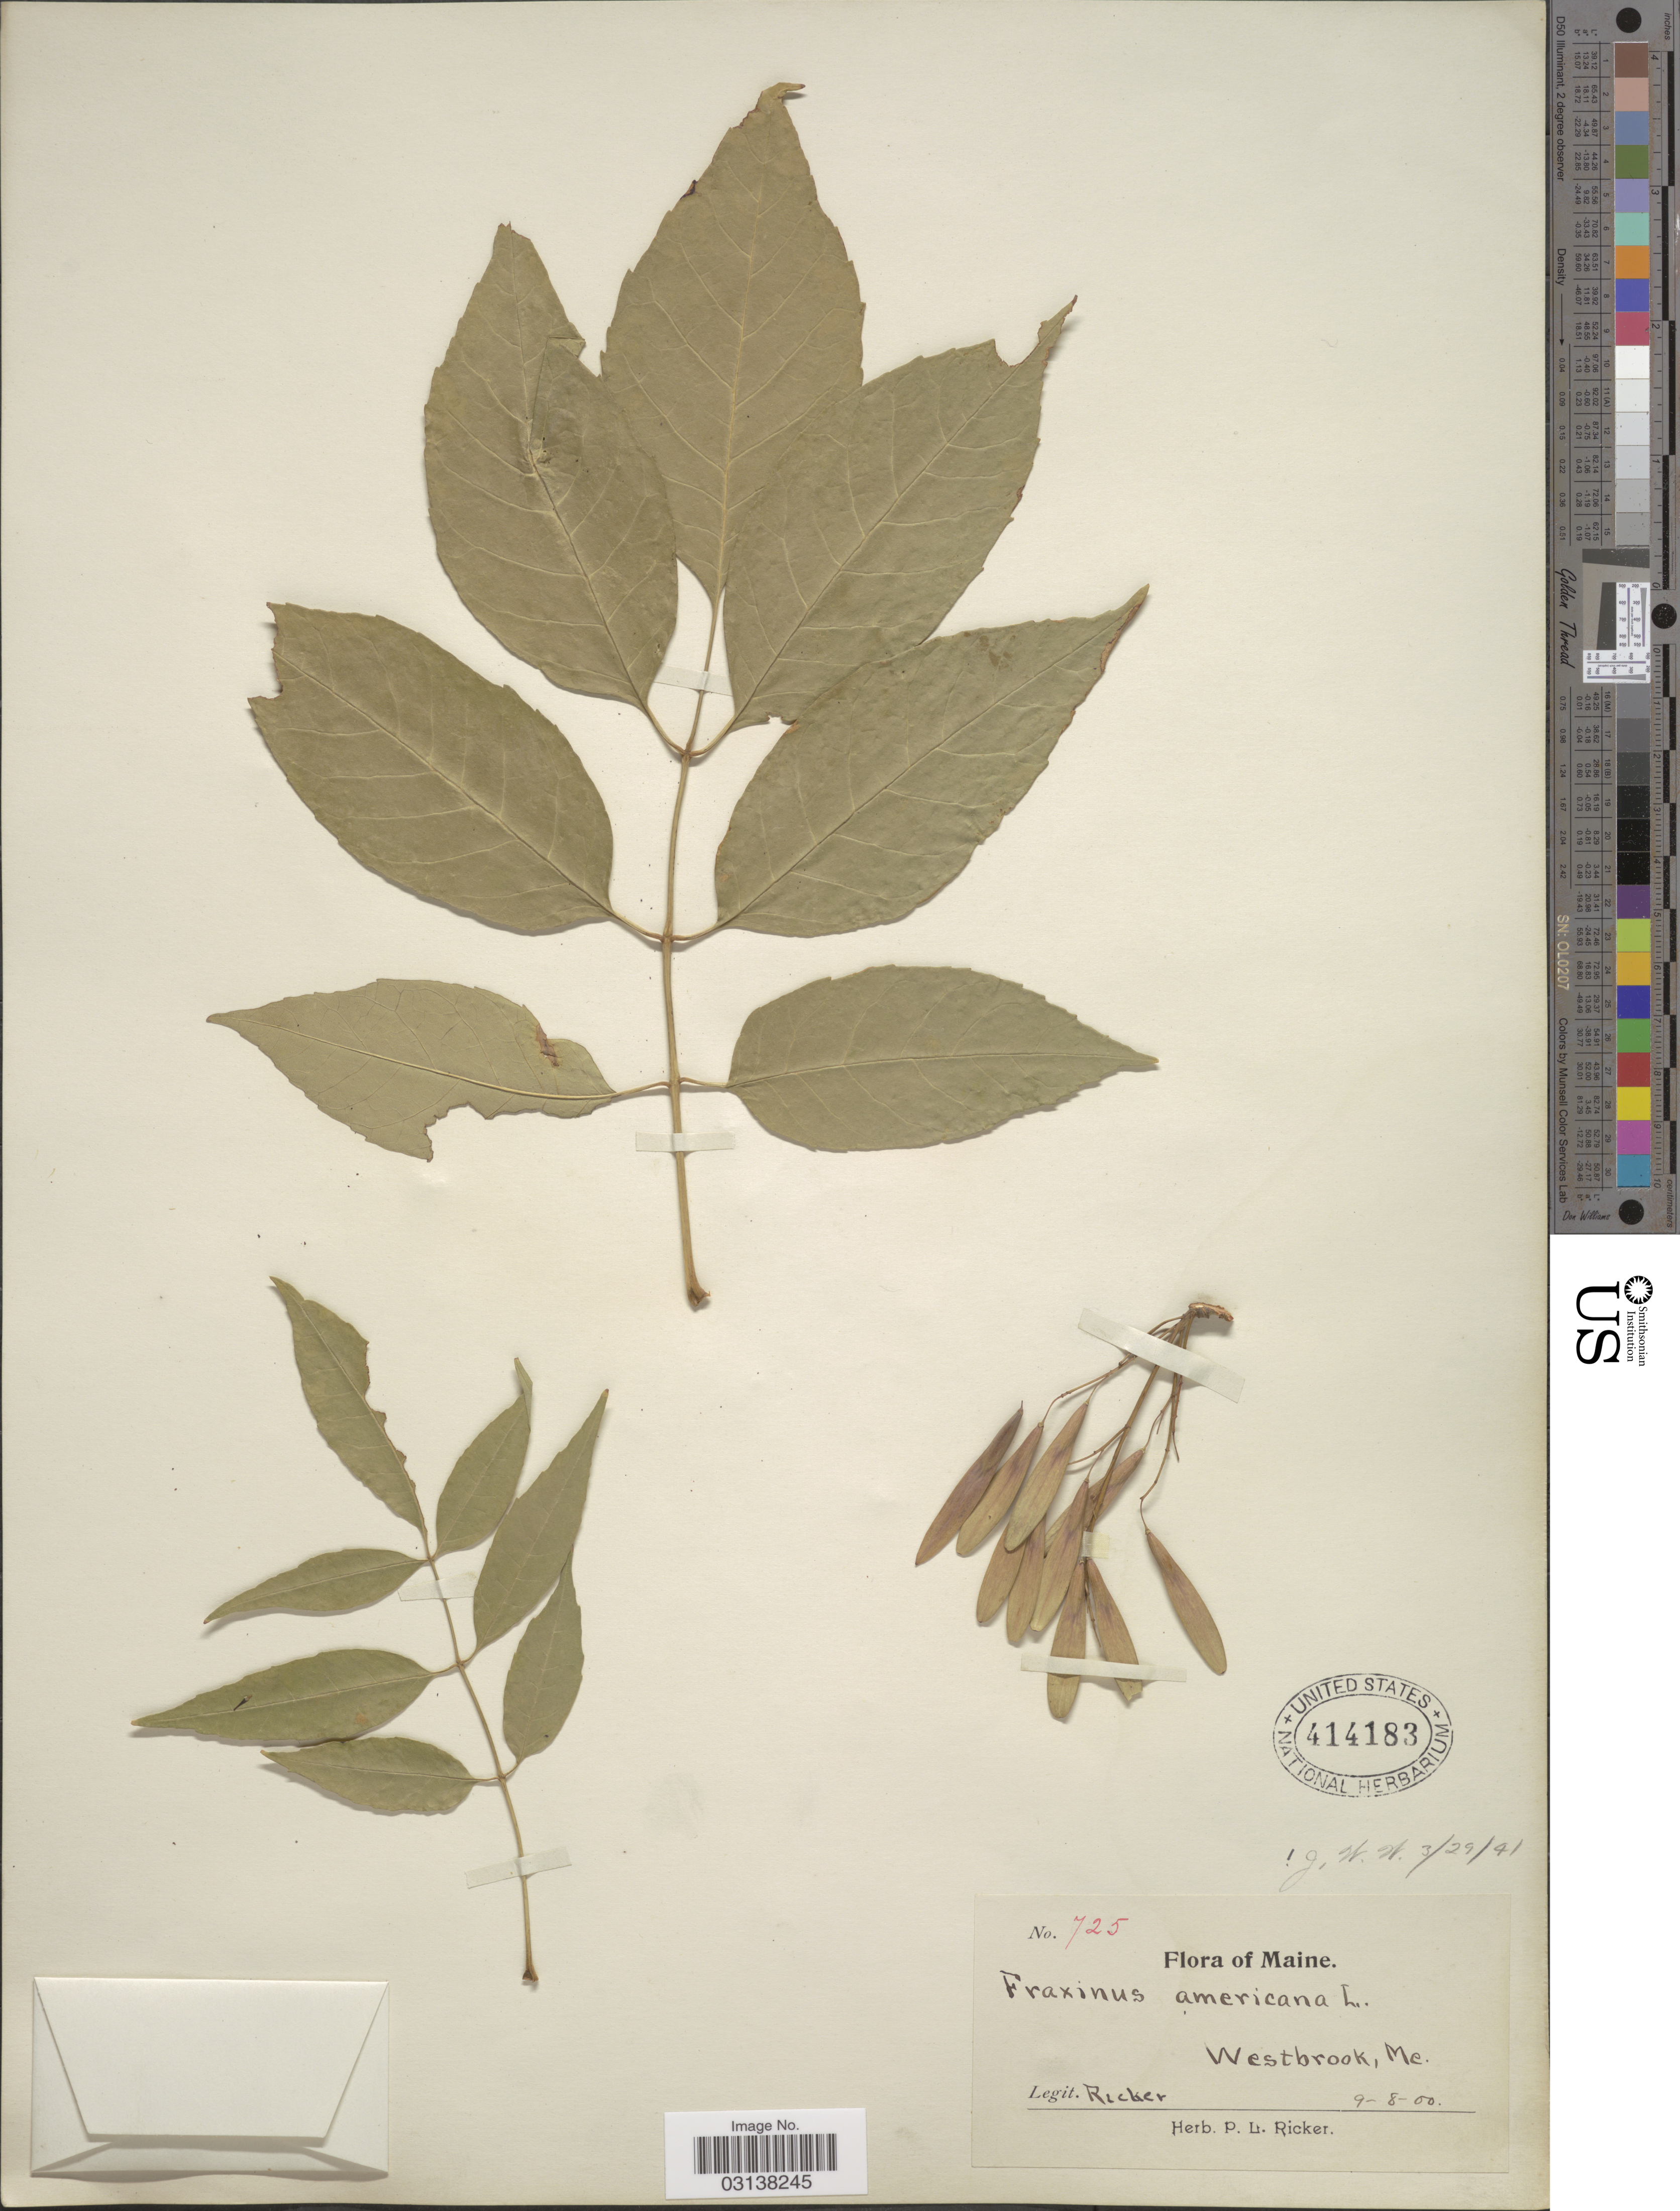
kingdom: Plantae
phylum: Tracheophyta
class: Magnoliopsida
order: Lamiales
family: Oleaceae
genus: Fraxinus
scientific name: Fraxinus americana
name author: L.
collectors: P. Ricker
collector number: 725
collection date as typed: Transcribed d/m/y: 8/9/0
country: United States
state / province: Maine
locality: Westbrook.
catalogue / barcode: US 414183